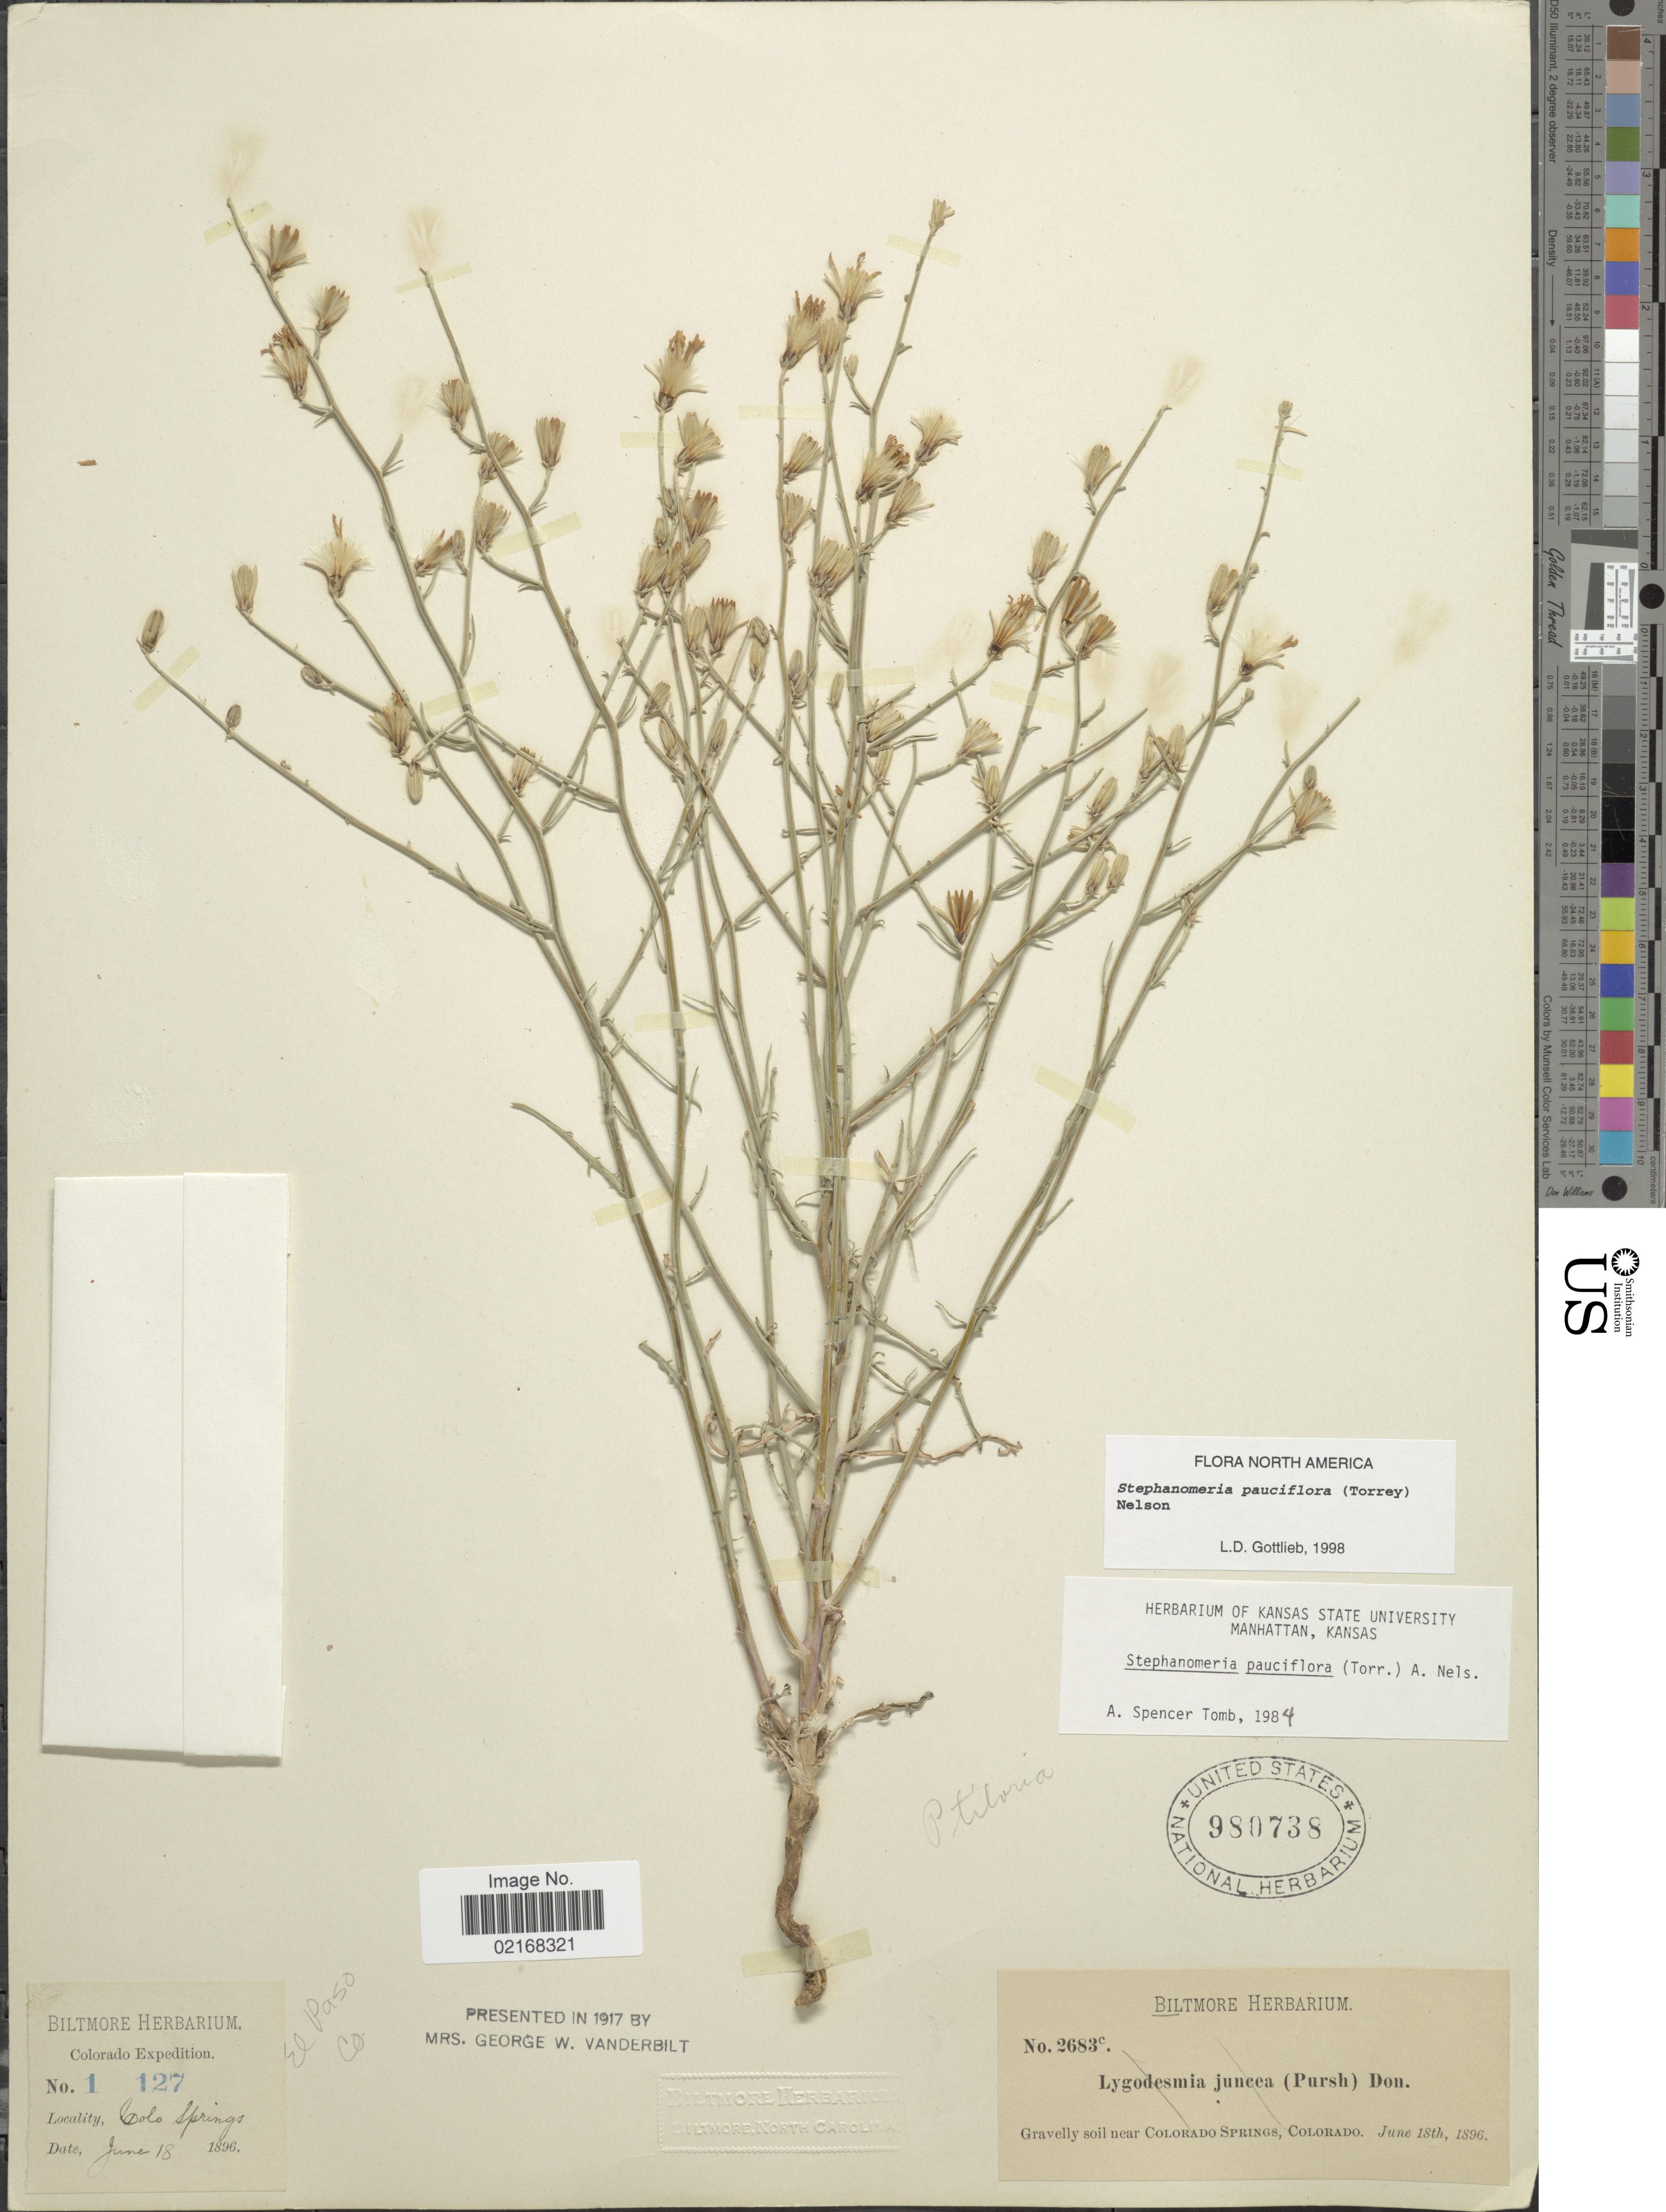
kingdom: Plantae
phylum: Tracheophyta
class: Magnoliopsida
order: Asterales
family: Asteraceae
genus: Stephanomeria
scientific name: Stephanomeria pauciflora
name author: (Torr.) A. Nelson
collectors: ex herb. Biltmore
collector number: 2683c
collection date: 1896-06-18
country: United States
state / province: Colorado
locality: Gravelly soil near Colorado Springs, Colorado.El Paso Co.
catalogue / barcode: US 980738